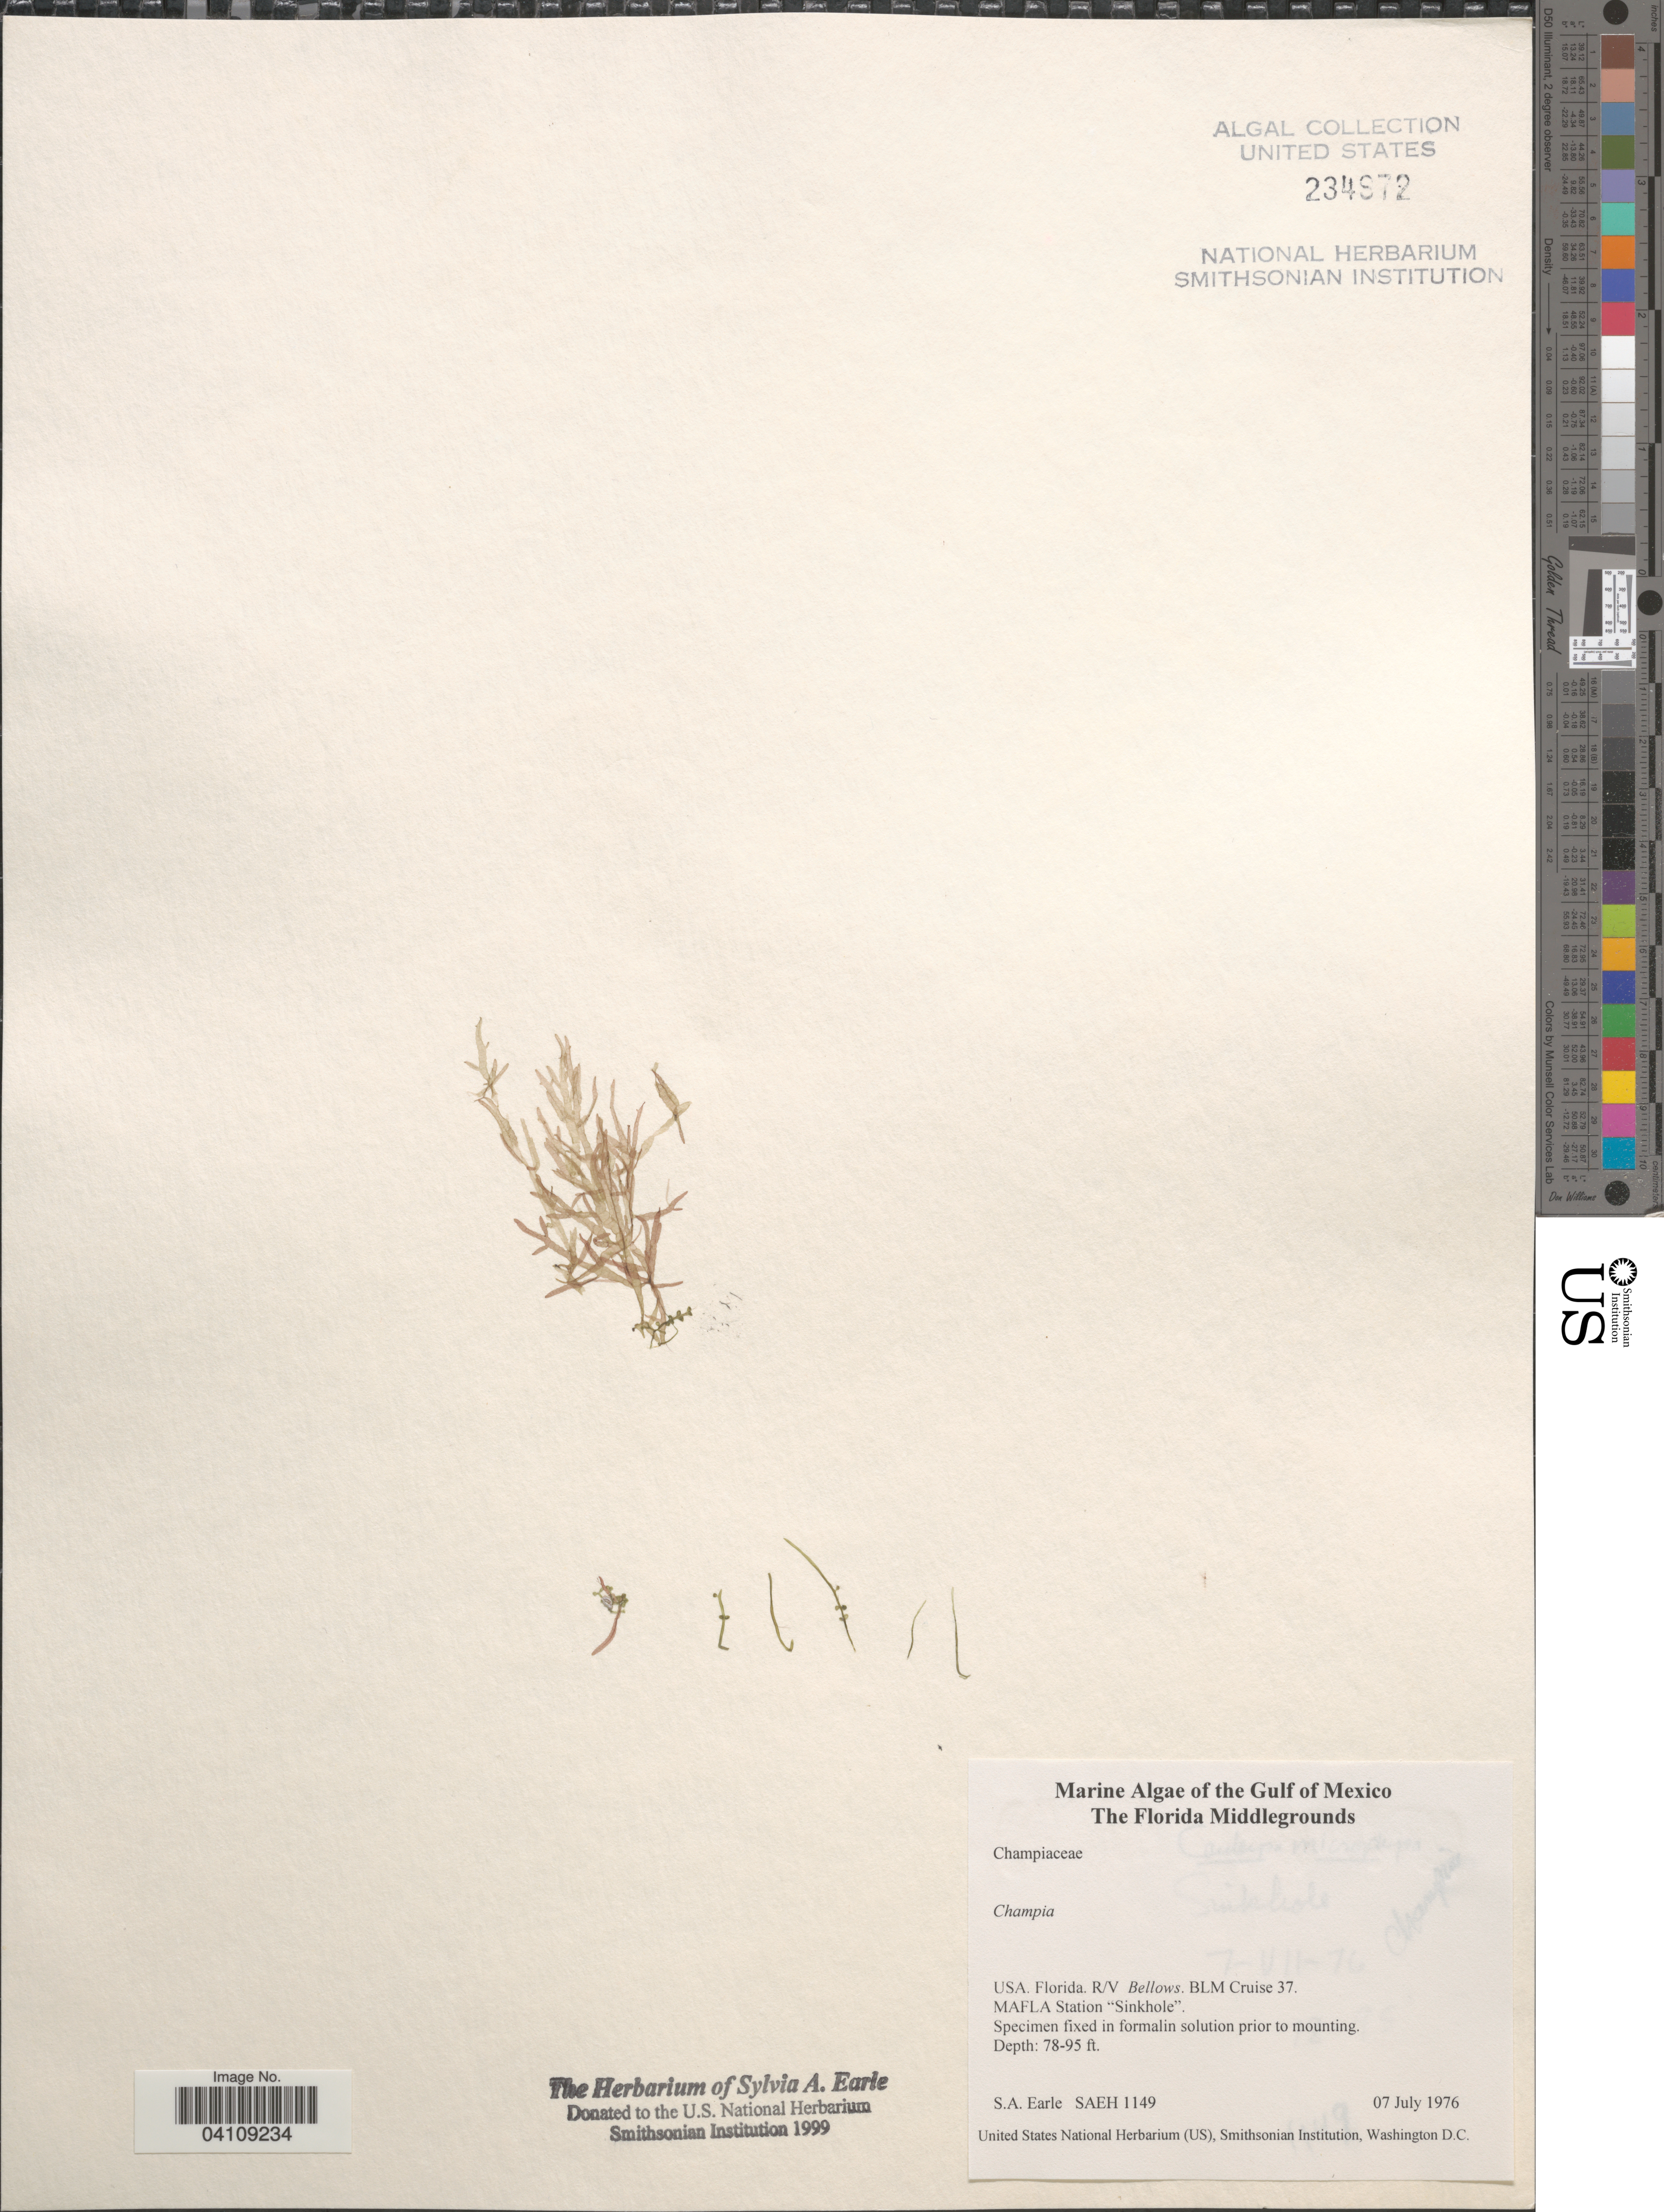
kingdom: Plantae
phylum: Rhodophyta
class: Florideophyceae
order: Rhodymeniales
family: Champiaceae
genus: Champia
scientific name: Champia sp.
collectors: S. A. Earle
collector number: SAEH 1149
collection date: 1976-07-07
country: United States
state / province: Florida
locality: Gulf of Mexico. The Florida Middlegrounds. Florida. R/V Bellows. BLM Cruise 37. MAFLA Station "Sinkhole".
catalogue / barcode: US 234972